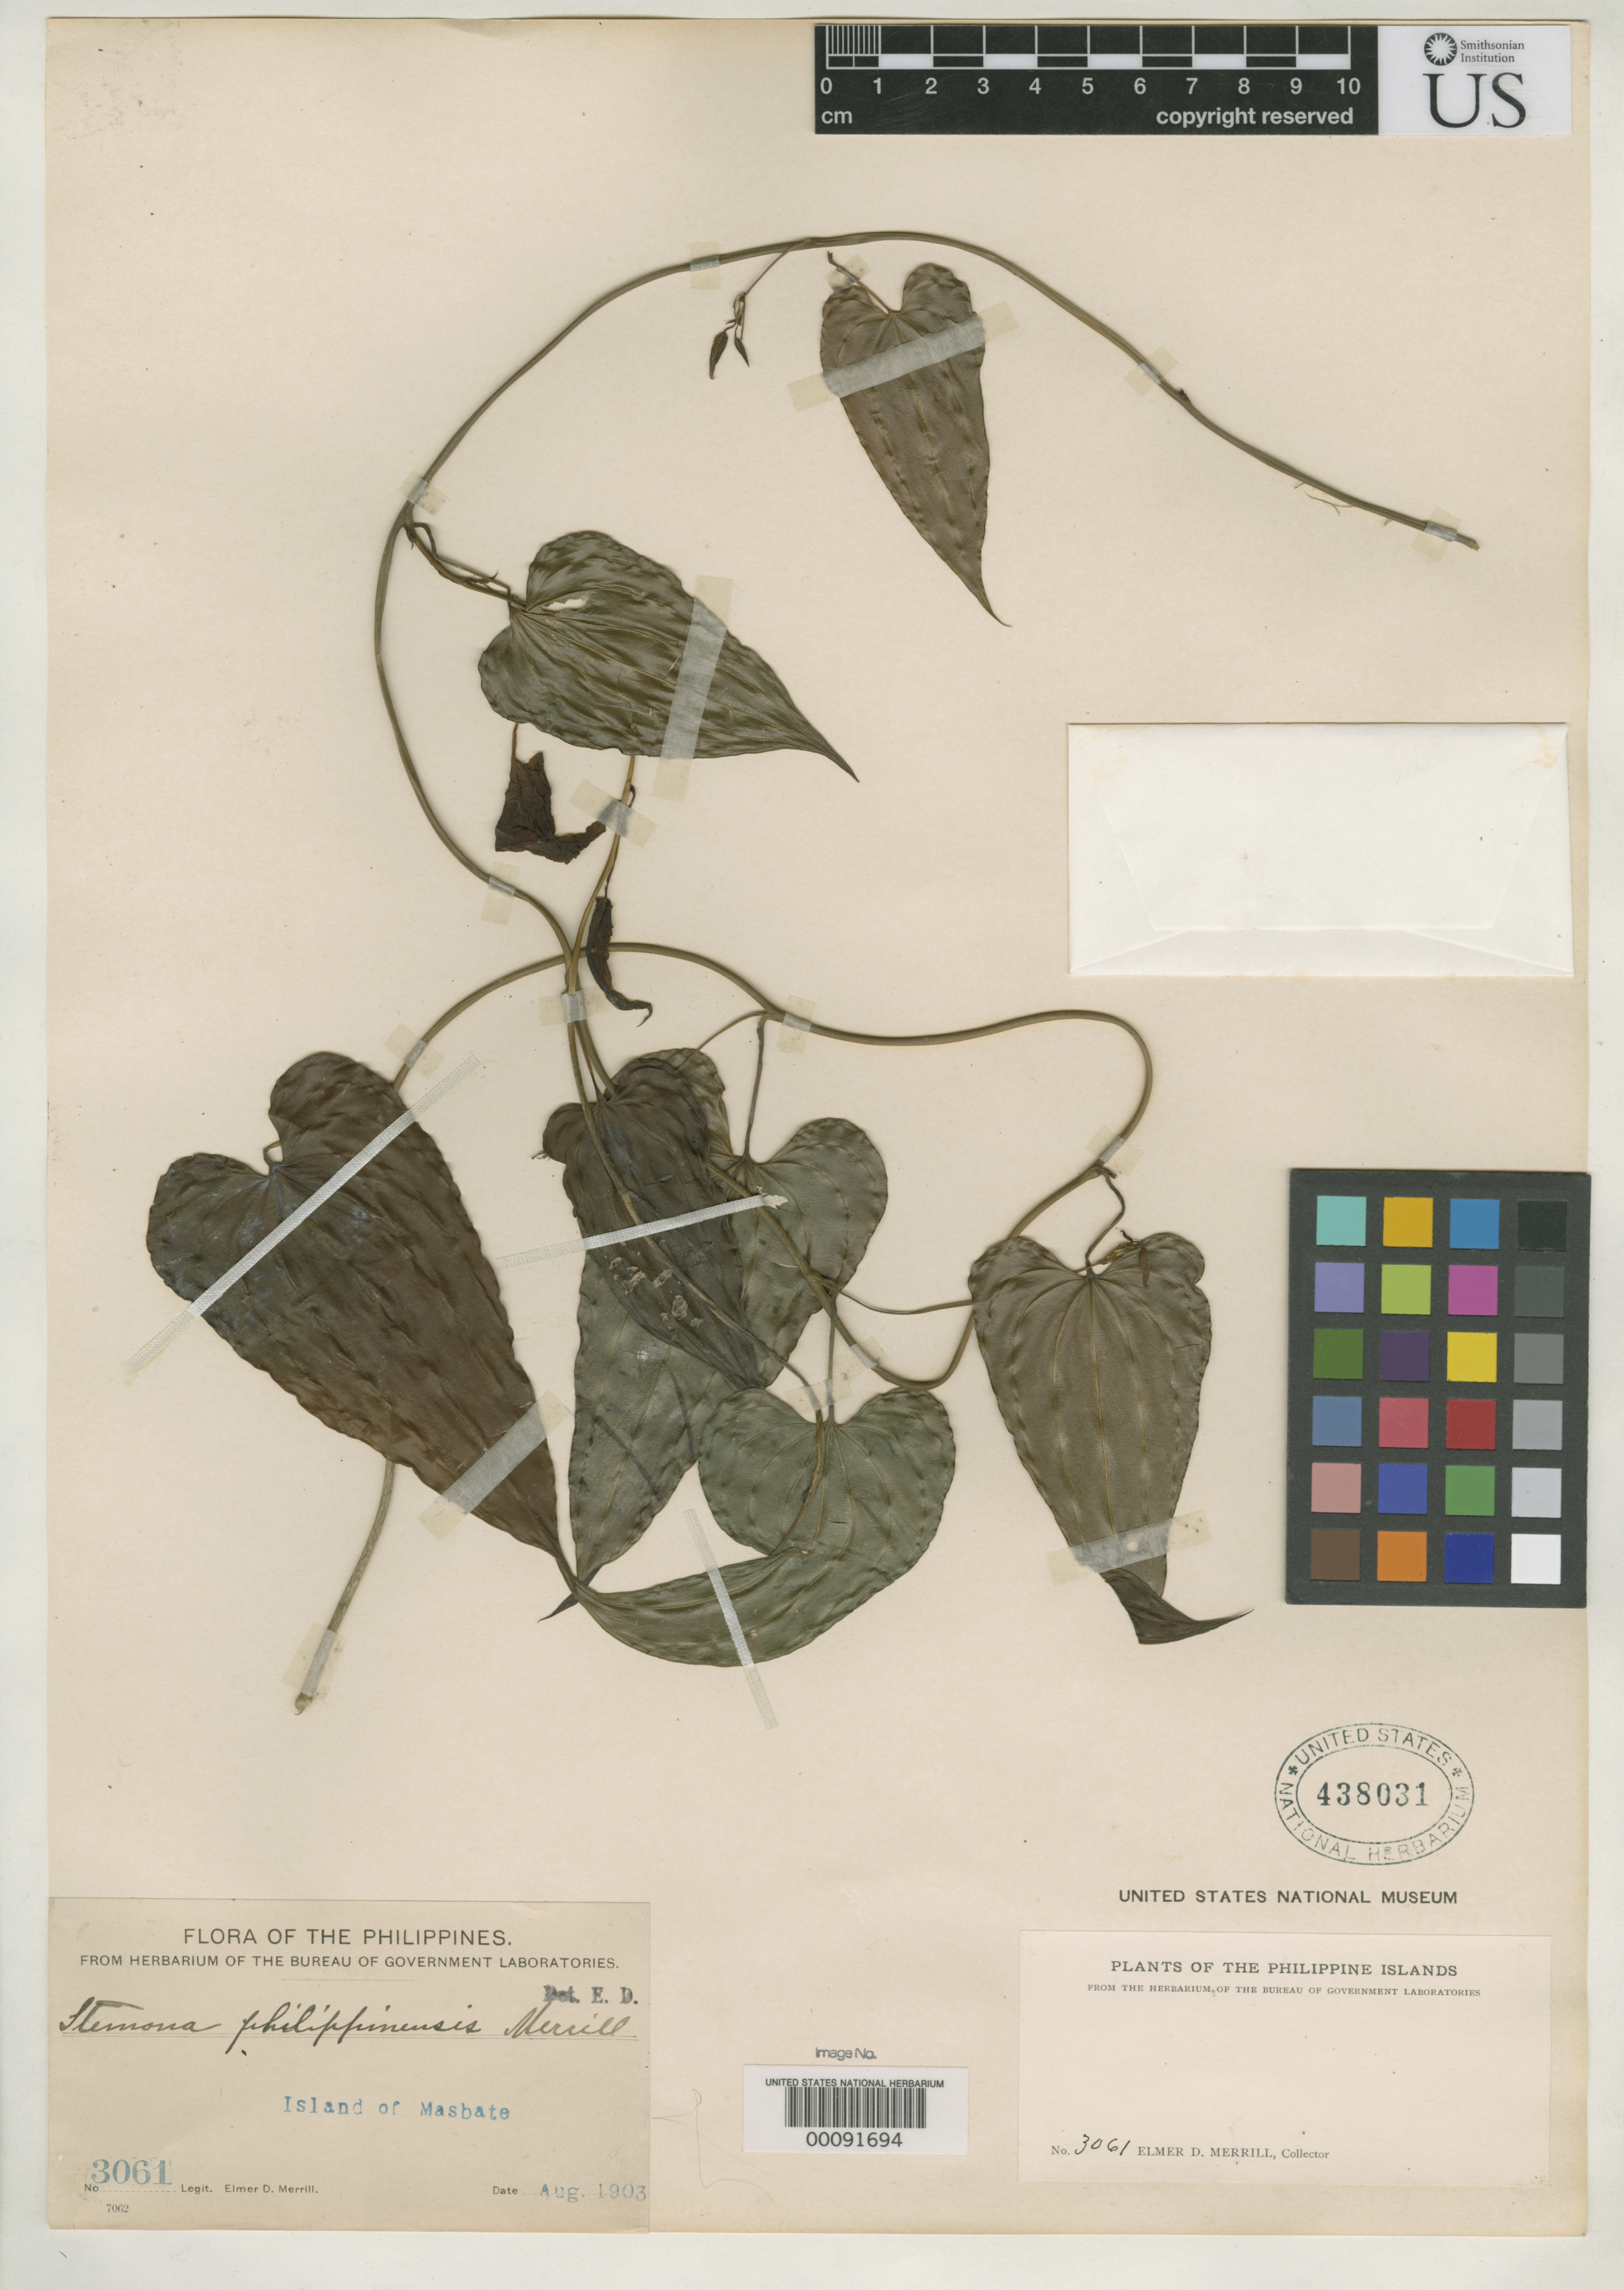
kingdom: Plantae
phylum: Tracheophyta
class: Liliopsida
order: Pandanales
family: Stemonaceae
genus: Stemona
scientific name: Stemona philippinesis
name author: Merr.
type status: Isotype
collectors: E. D. Merrill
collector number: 3061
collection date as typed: Aug 1903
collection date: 1903-08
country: Philippines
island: Masbate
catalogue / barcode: US 438031